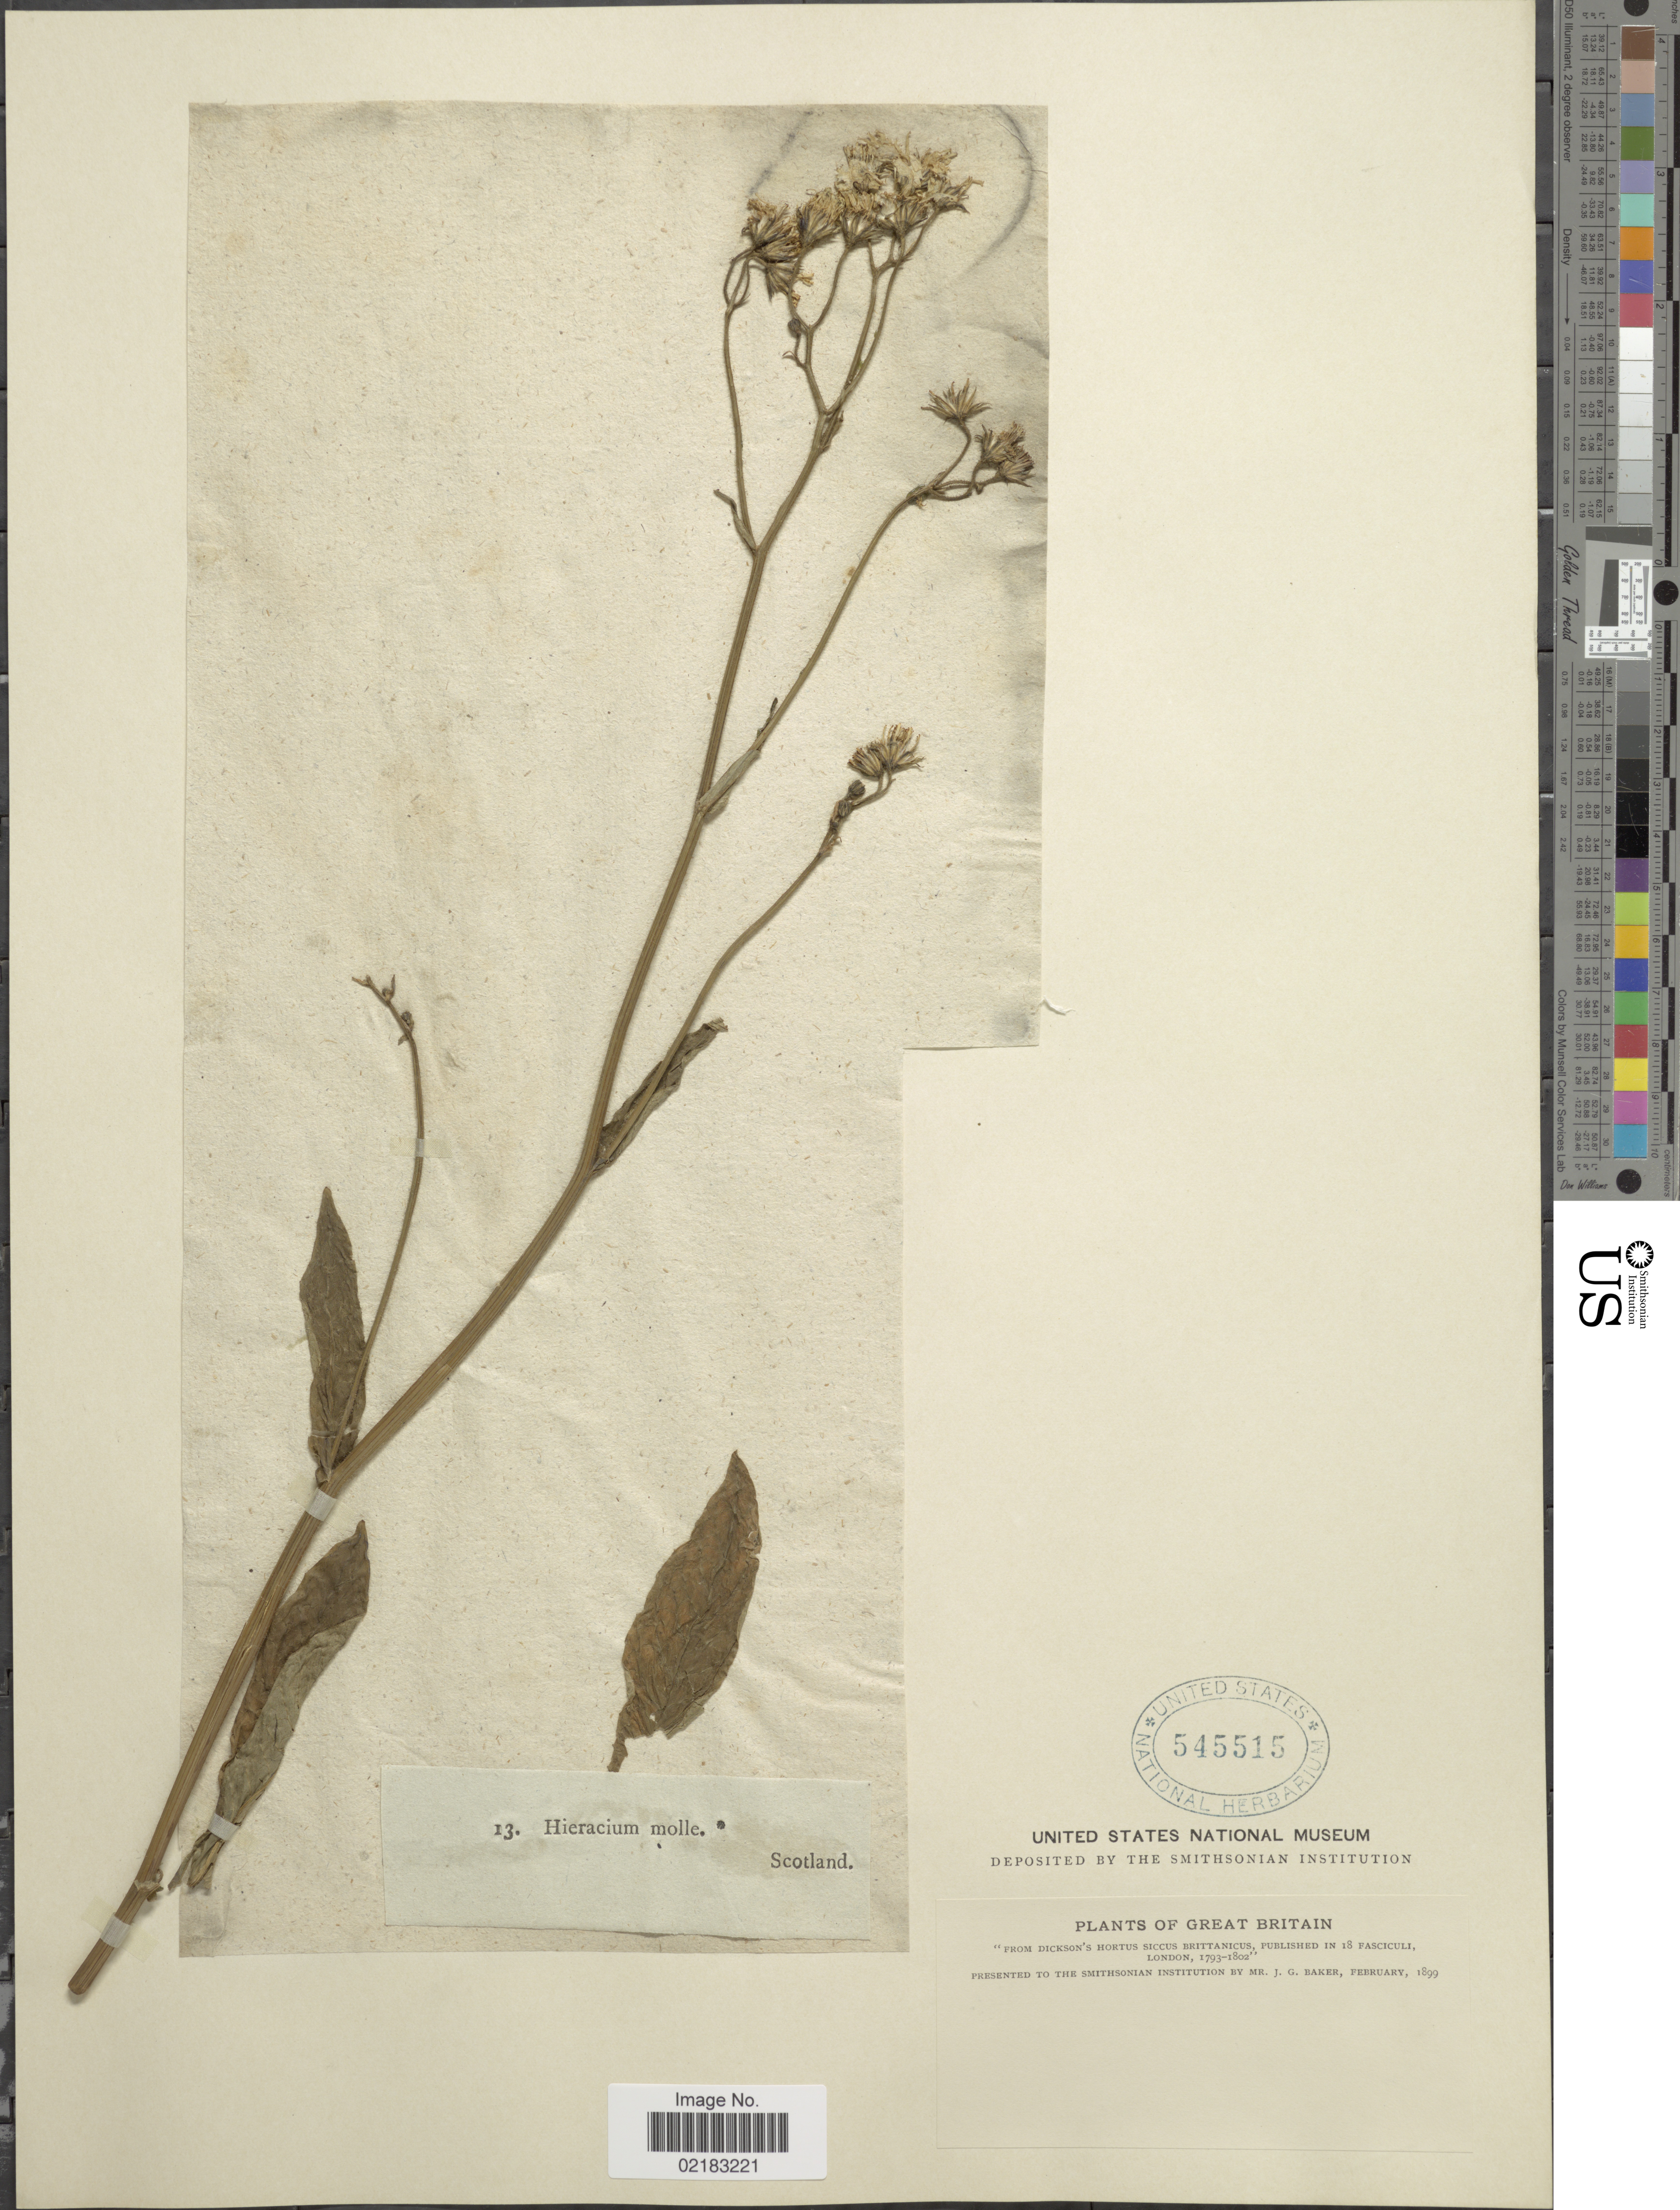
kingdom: Plantae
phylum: Tracheophyta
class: Magnoliopsida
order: Asterales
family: Asteraceae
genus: Crepis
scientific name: Crepis mollis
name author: (Jacq.) Asch.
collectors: J. G. Baker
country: United Kingdom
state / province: Scotland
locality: Great Brittain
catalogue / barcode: US 545515